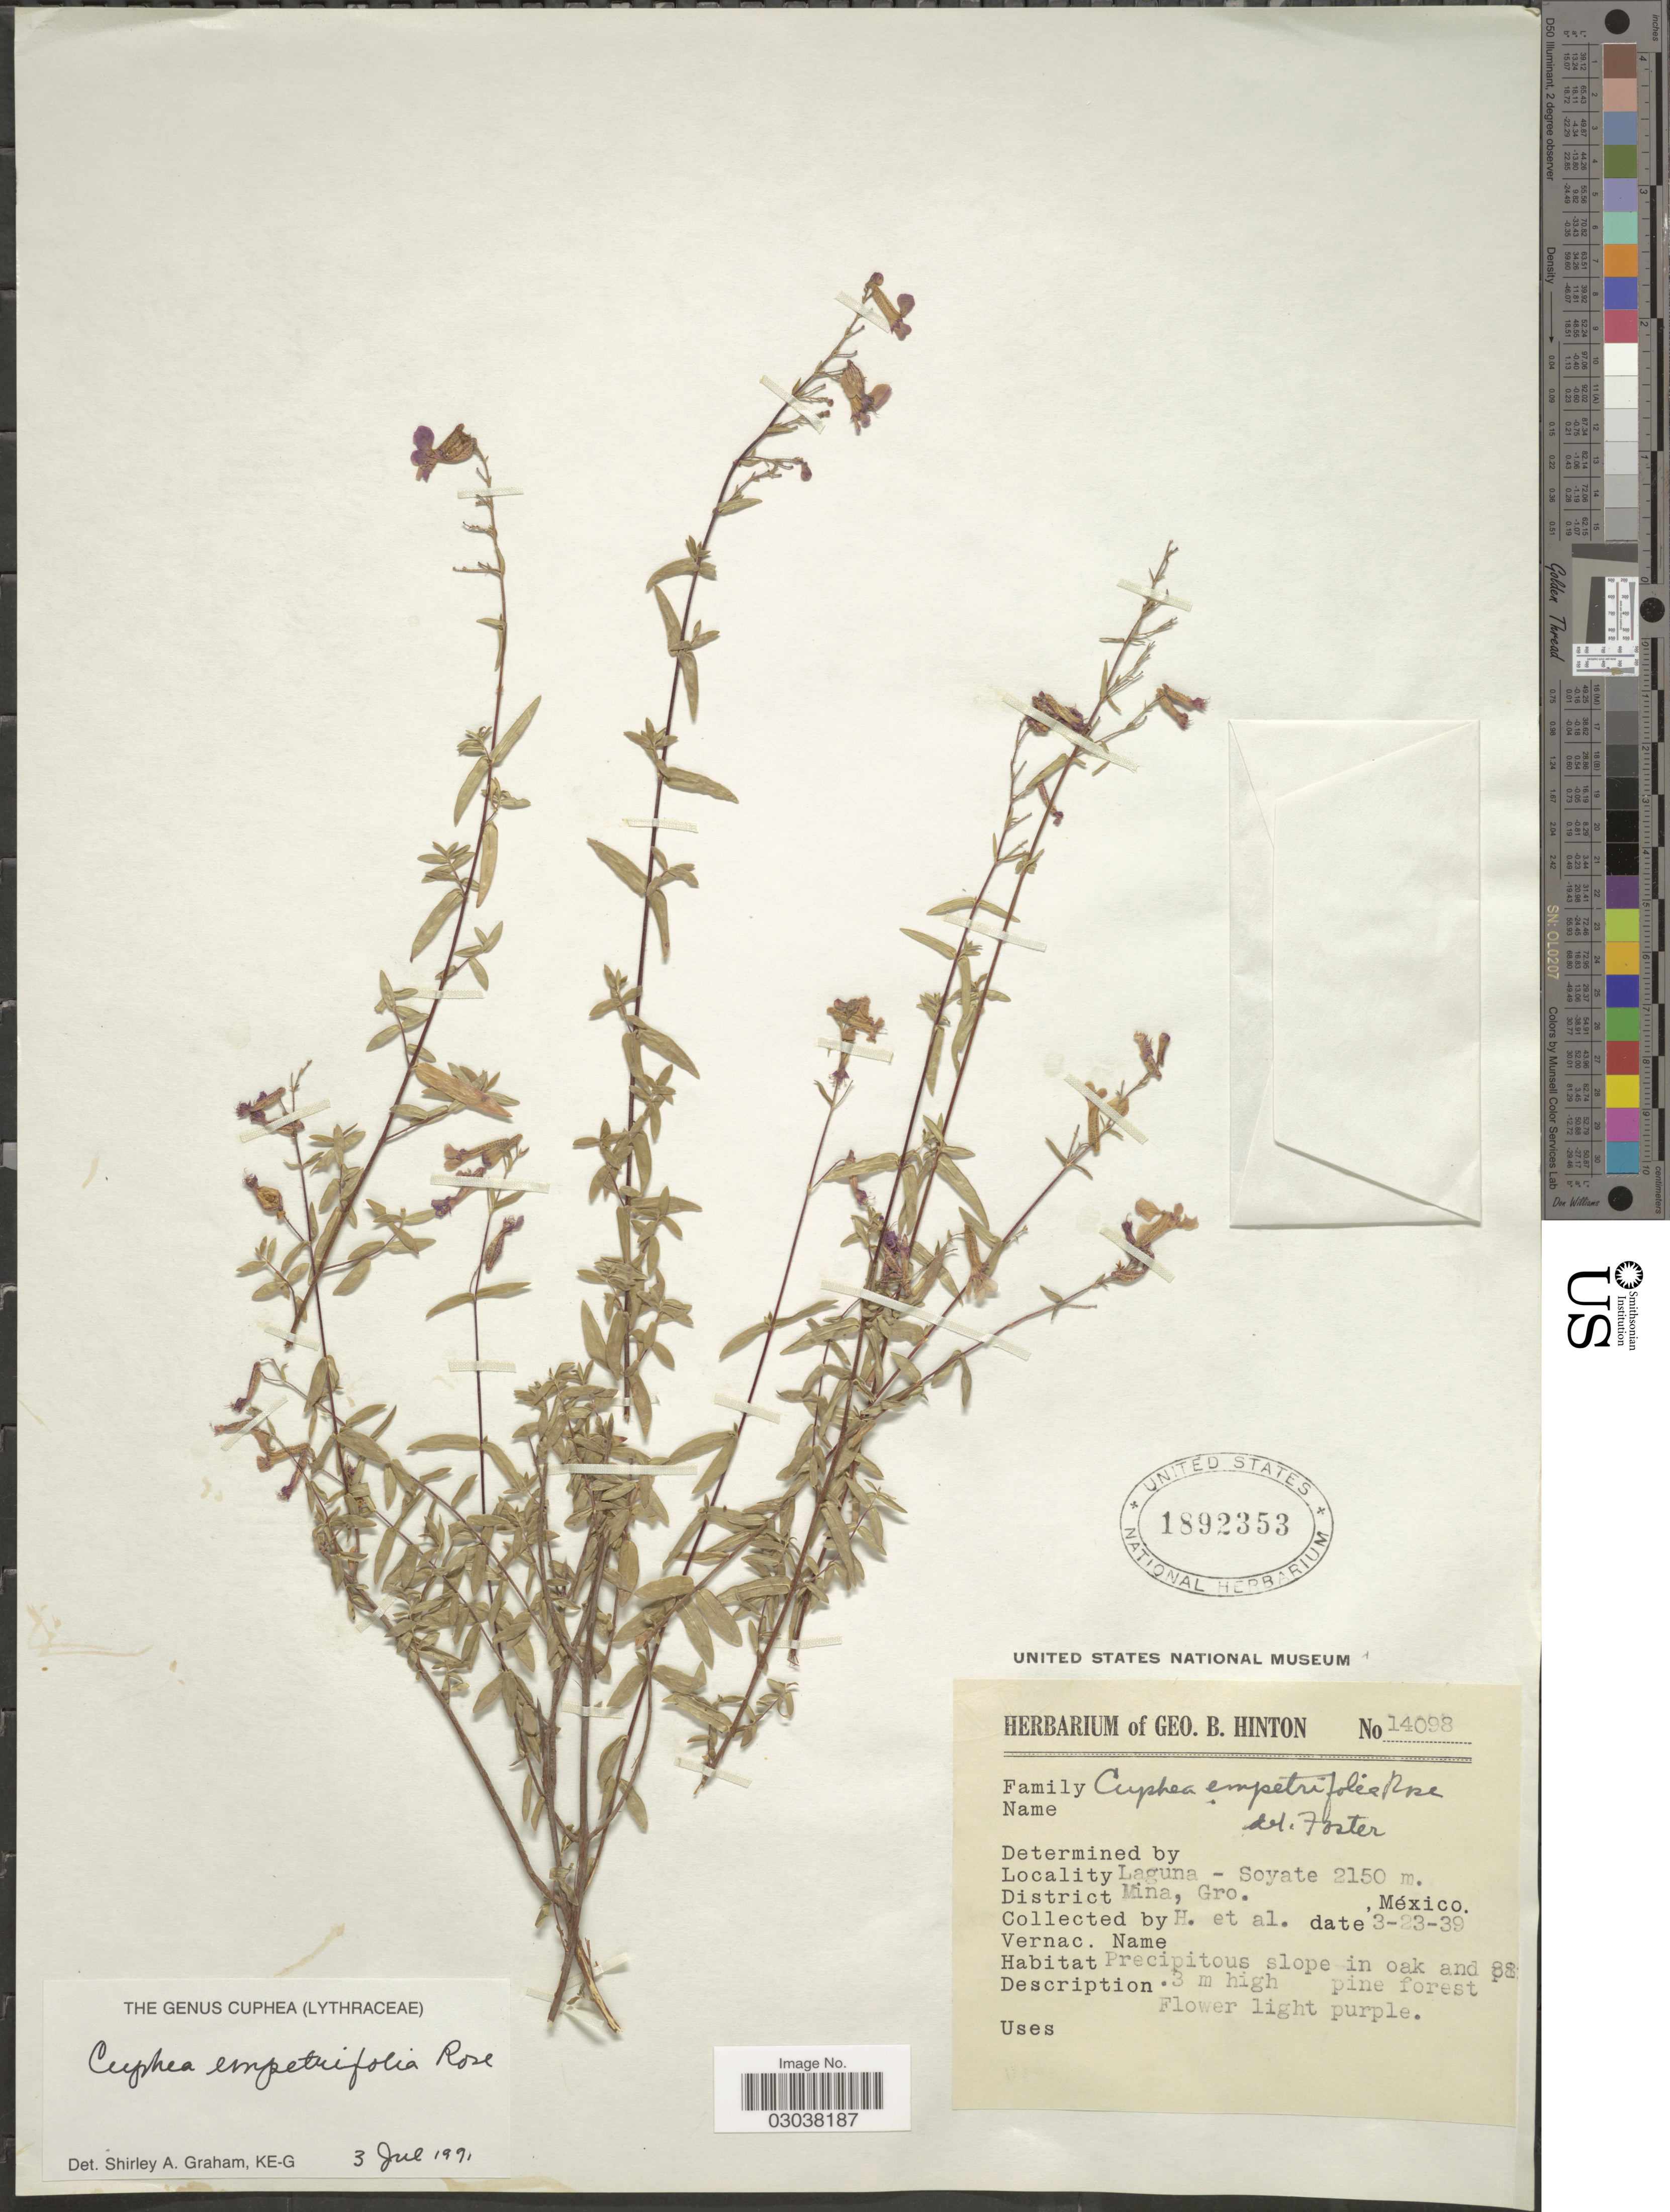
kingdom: Plantae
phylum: Tracheophyta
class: Magnoliopsida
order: Myrtales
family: Lythraceae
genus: Cuphea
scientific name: Cuphea empetrifolia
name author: Rose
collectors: G. B. Hinton & et al.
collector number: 14098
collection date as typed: Transcribed d/m/y: 23/3/39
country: Mexico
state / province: Guerrero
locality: Laguna - Soyate. District Mina.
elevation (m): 2150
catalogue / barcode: US 1892353